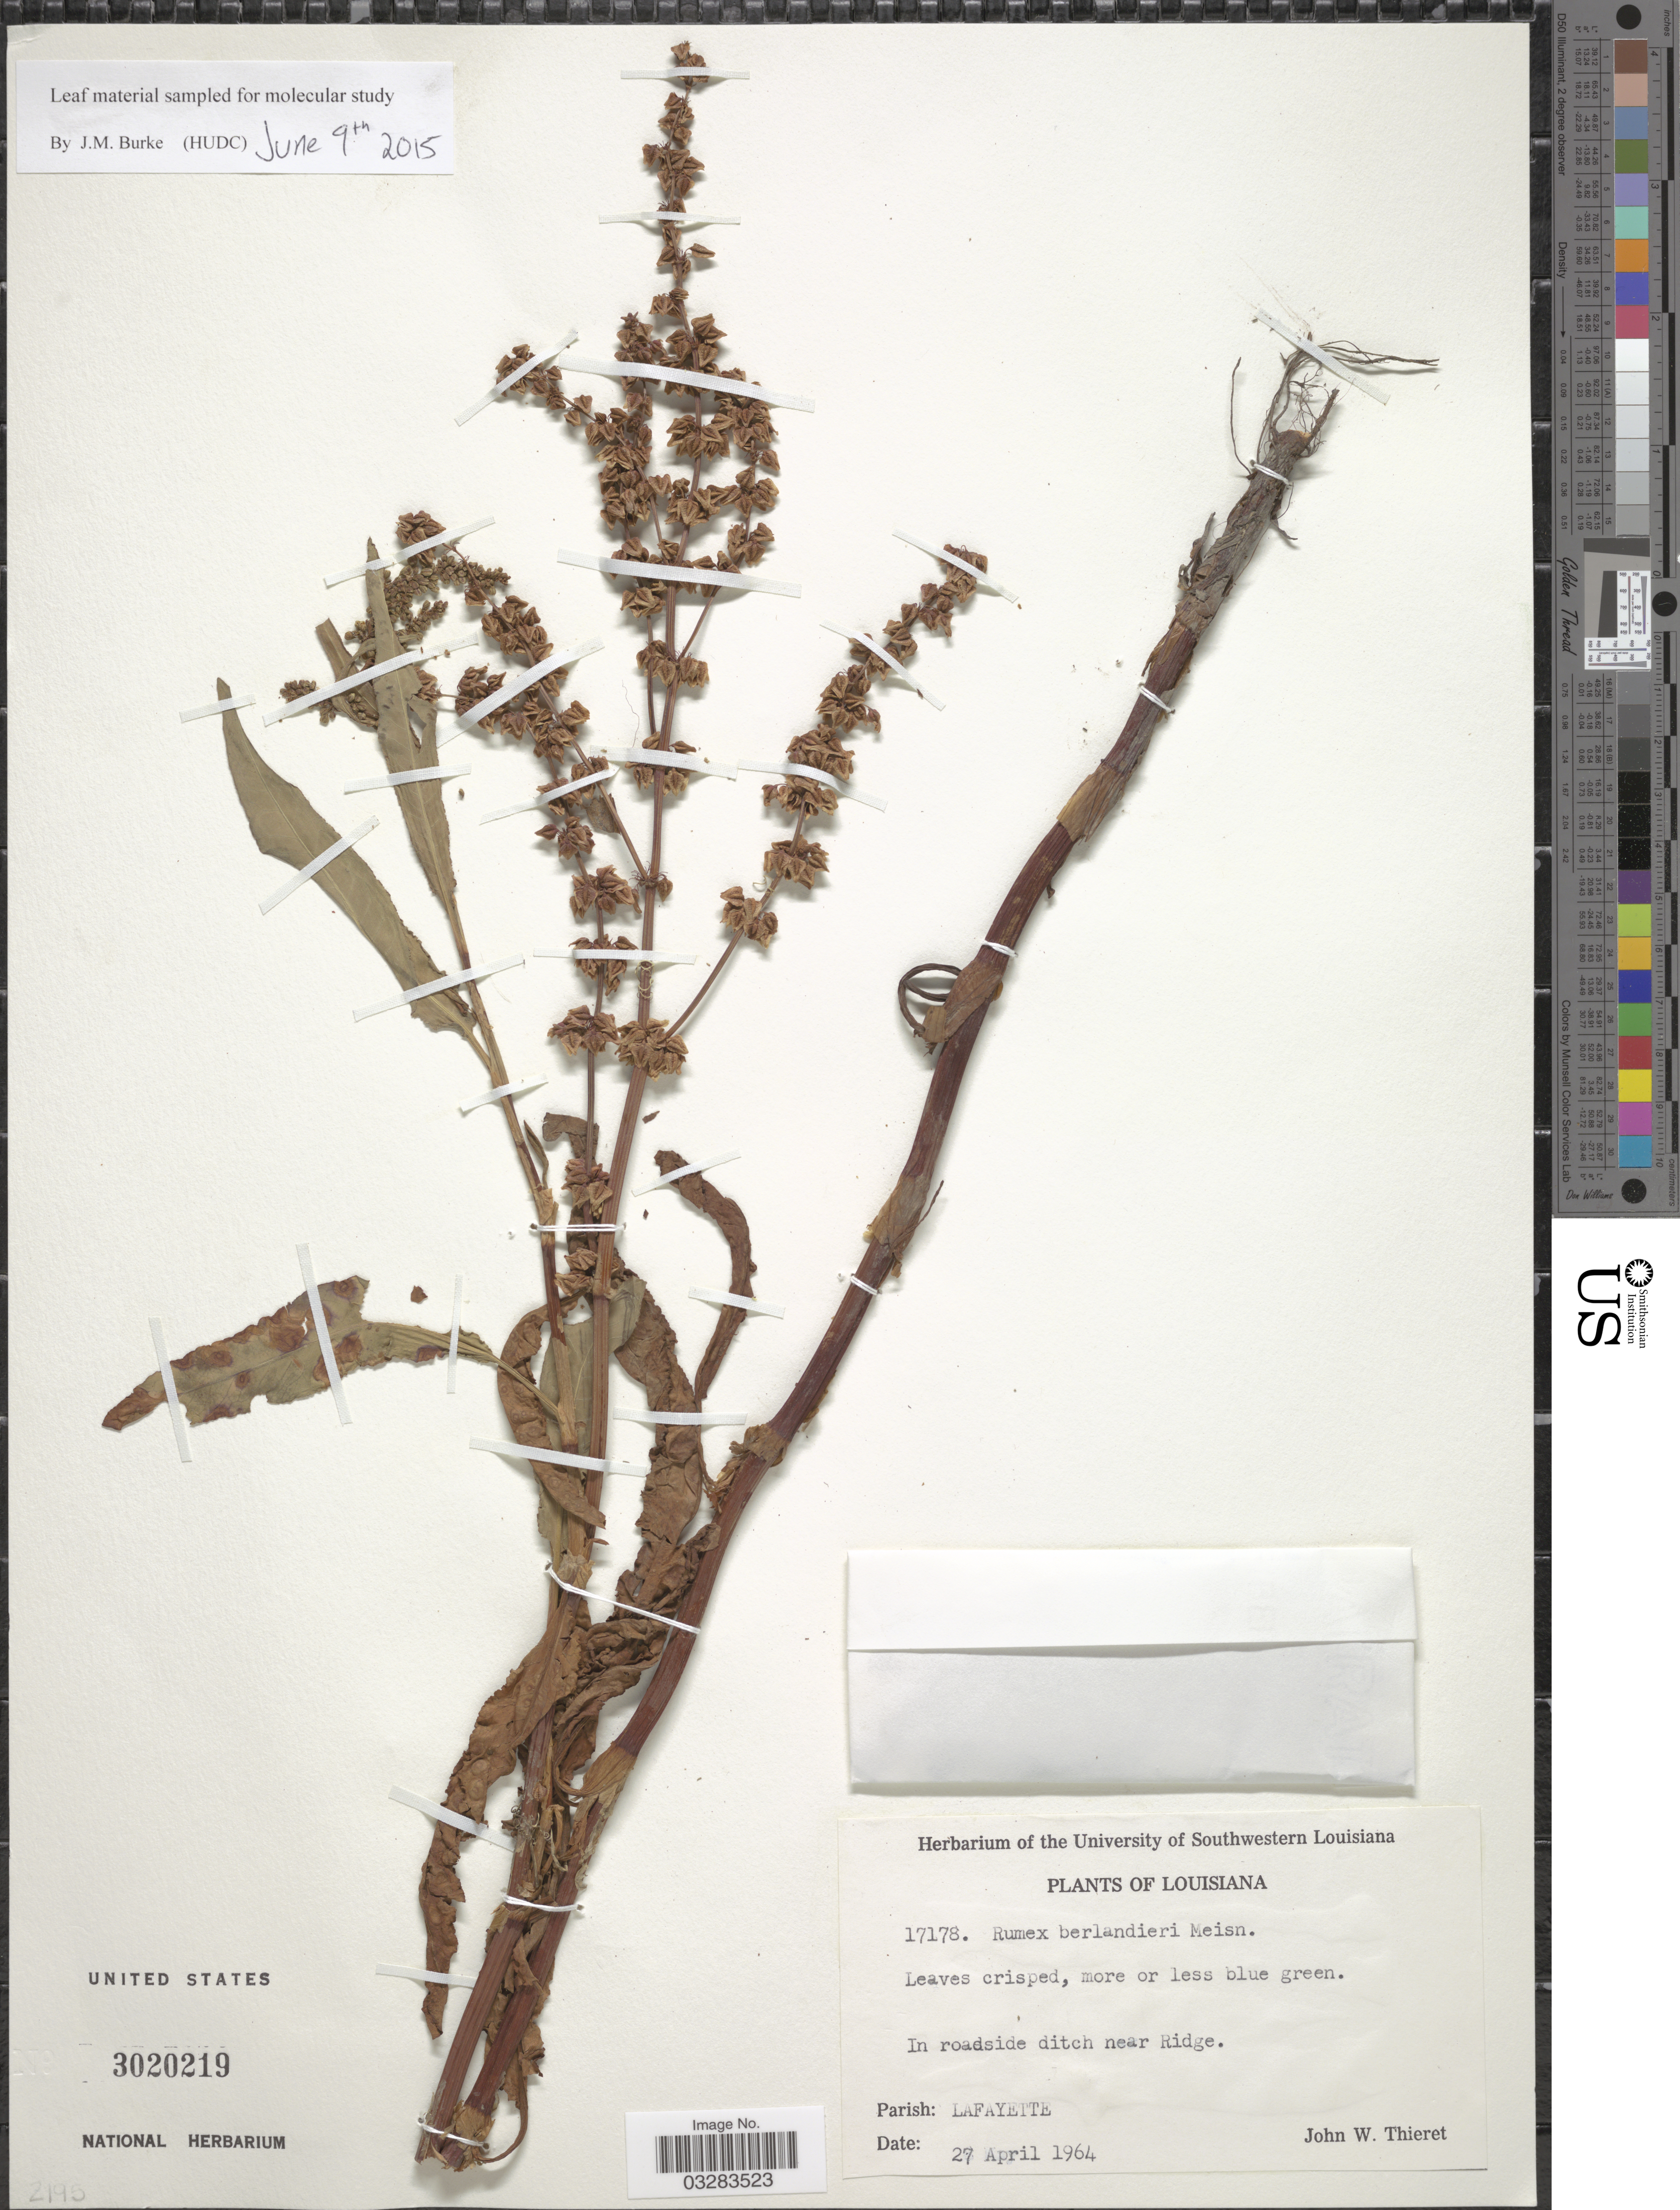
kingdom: Plantae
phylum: Tracheophyta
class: Magnoliopsida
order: Caryophyllales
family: Polygonaceae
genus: Rumex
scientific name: Rumex berlandieri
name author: Meisn.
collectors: J. W. Thieret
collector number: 17178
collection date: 1964-04-27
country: United States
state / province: Louisiana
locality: Near Ridge. Parish: Lafayette.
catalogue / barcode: US 3020219